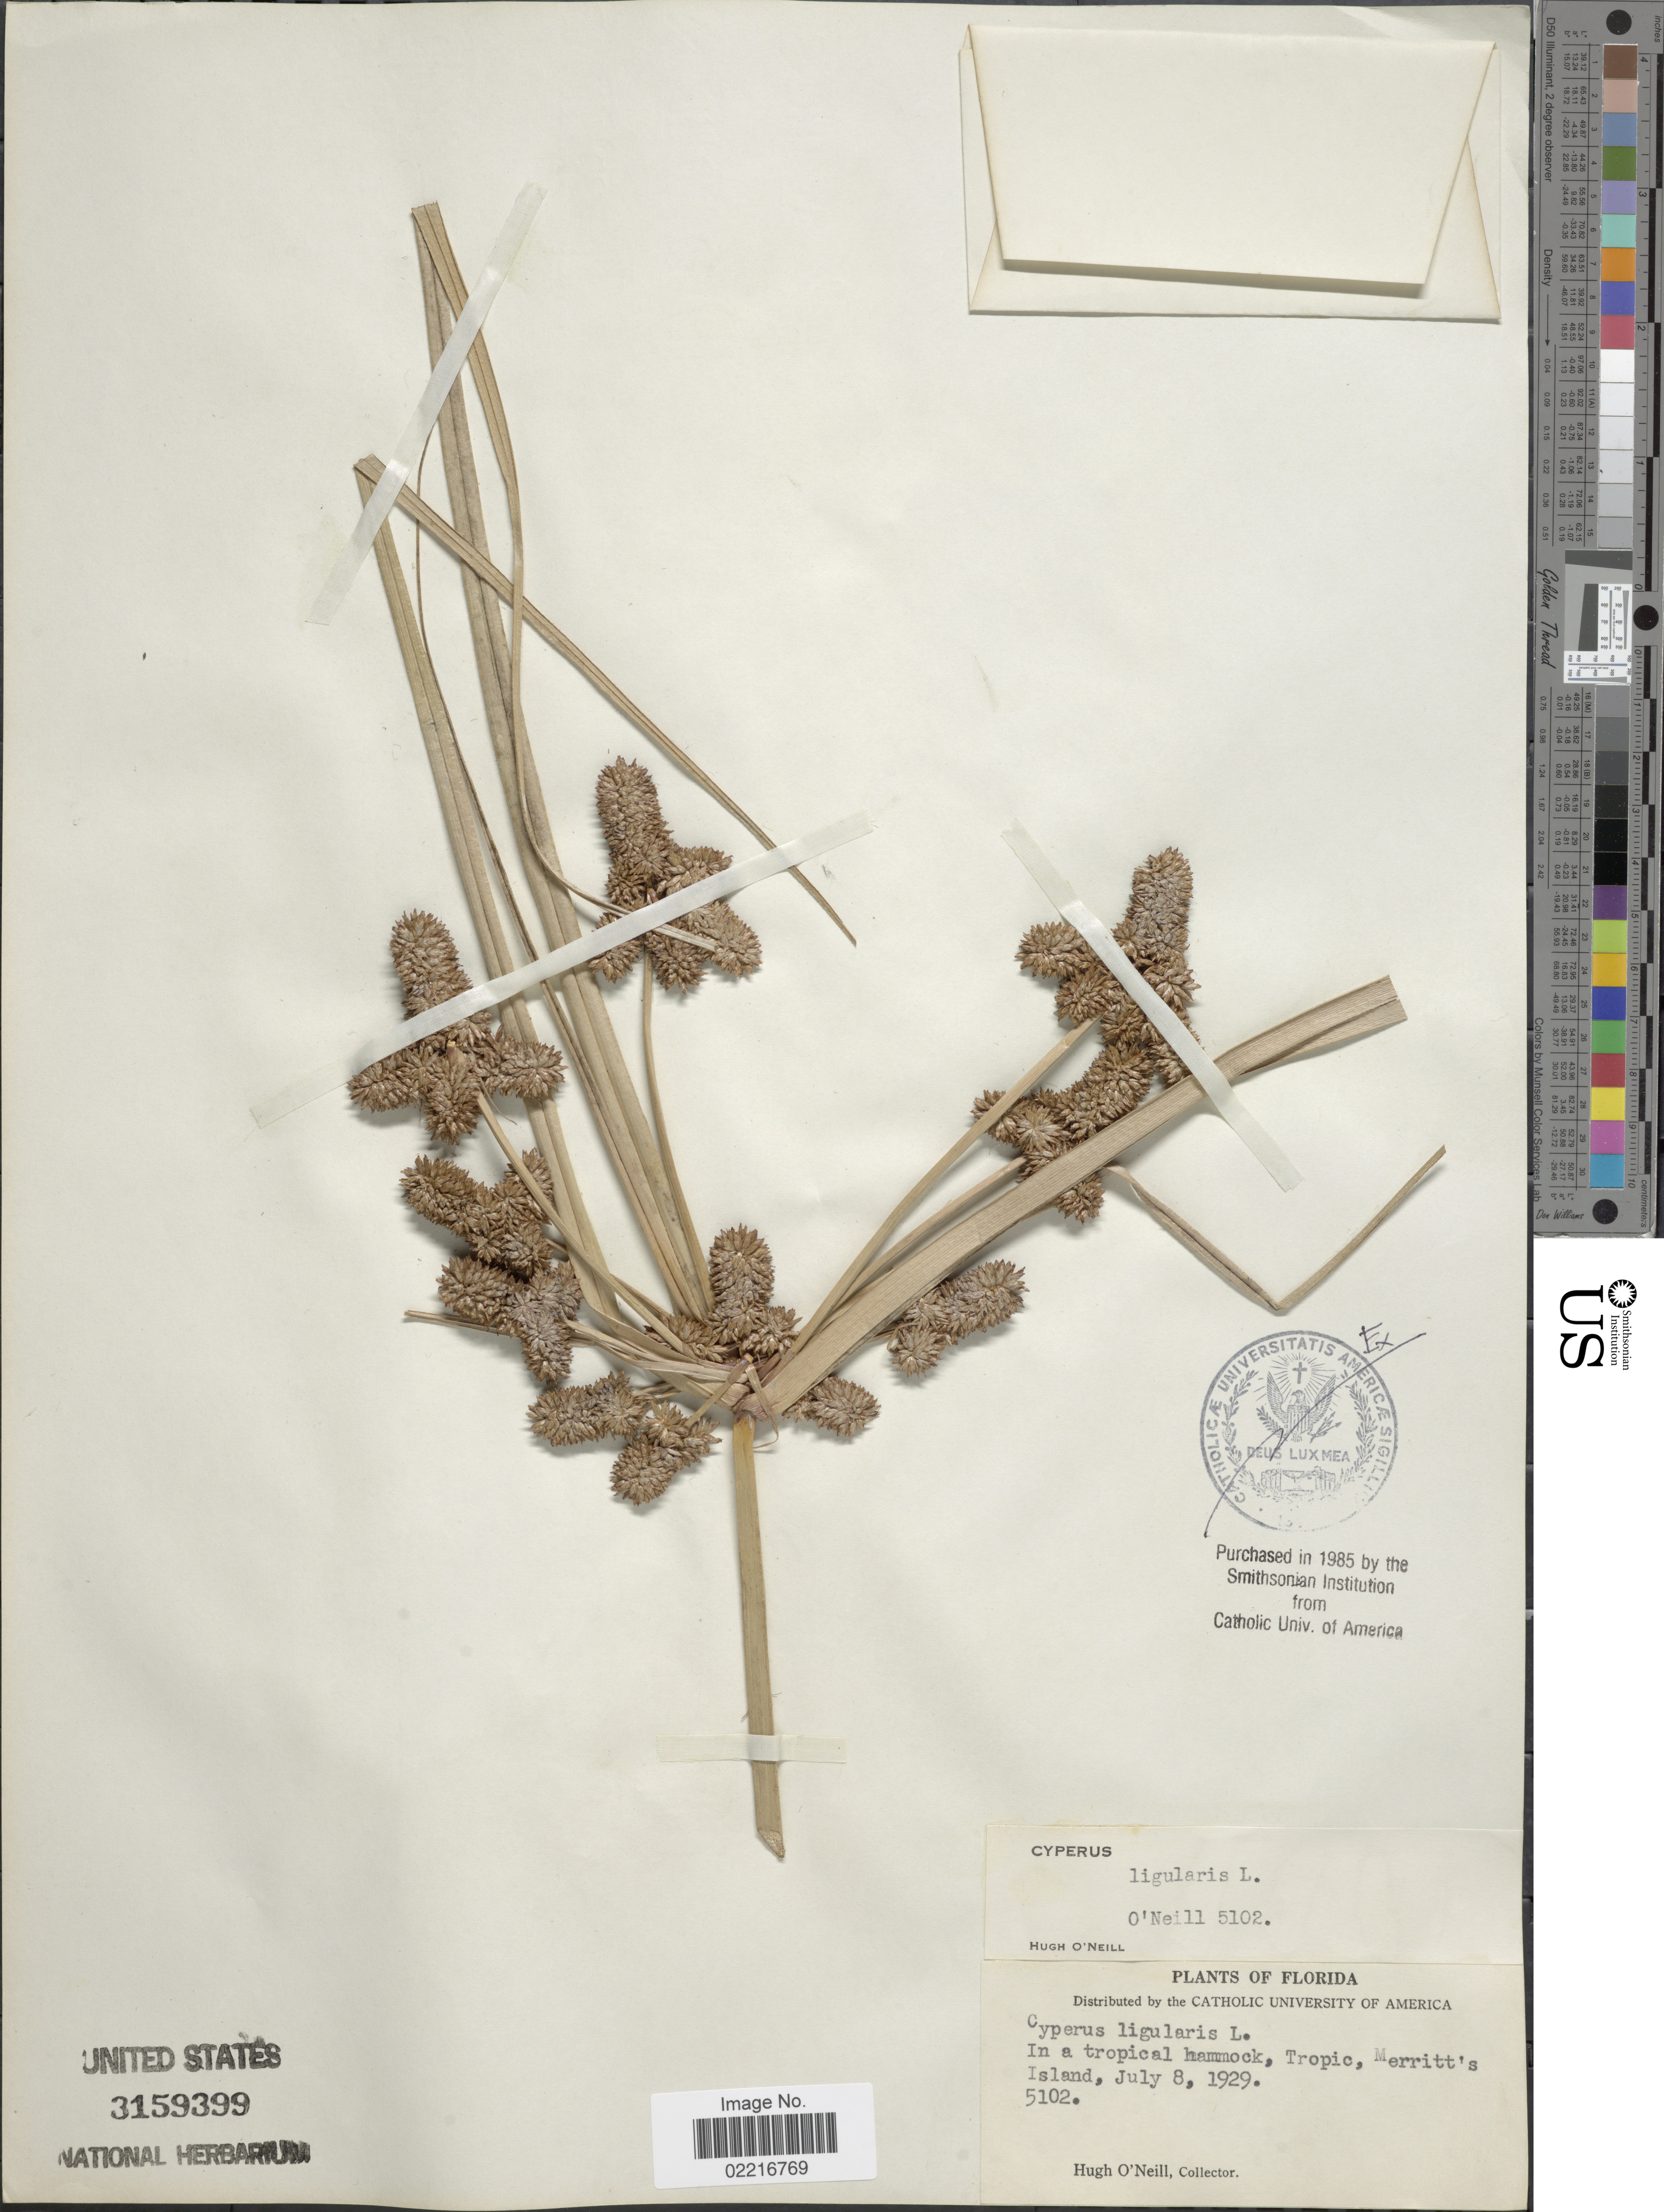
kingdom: Plantae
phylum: Tracheophyta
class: Liliopsida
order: Poales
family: Cyperaceae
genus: Cyperus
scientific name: Cyperus ligularis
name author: L.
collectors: H. O'Neill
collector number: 5102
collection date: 1929-07-08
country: United States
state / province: Florida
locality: In a tropical hammock tropic, Merritt's Island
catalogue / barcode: US 3159399